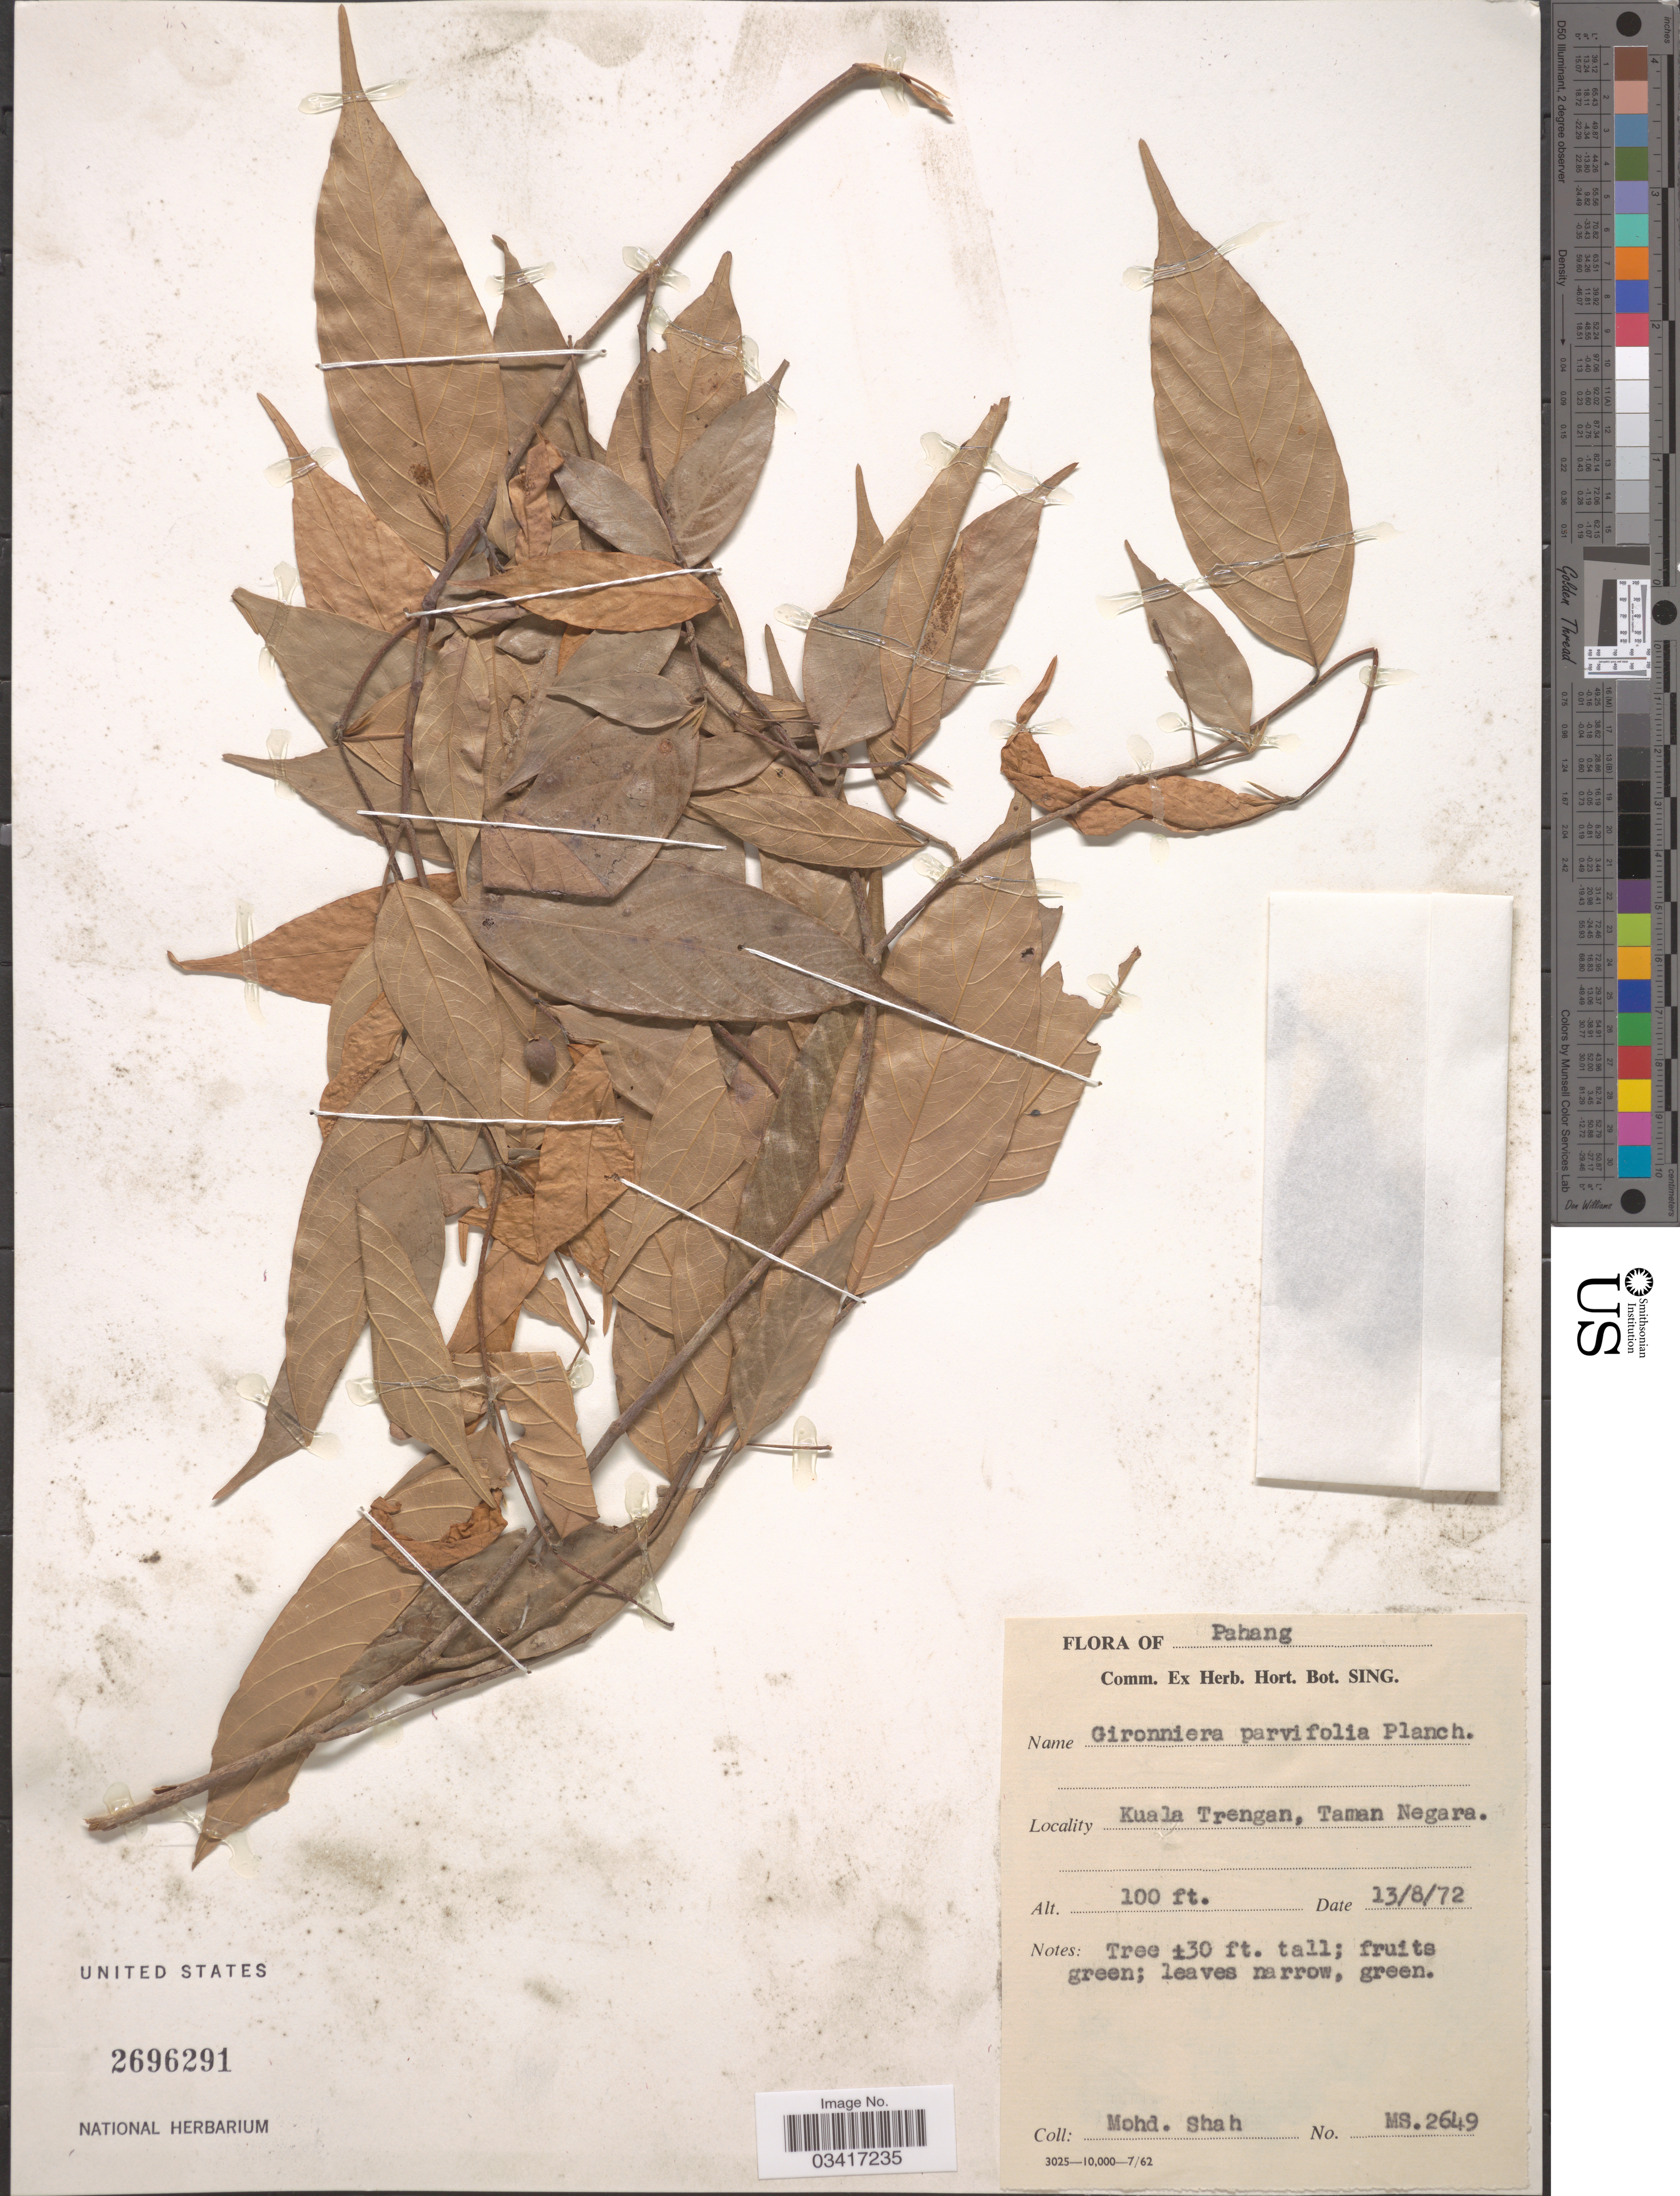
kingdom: Plantae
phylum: Tracheophyta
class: Magnoliopsida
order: Rosales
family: Cannabaceae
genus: Gironniera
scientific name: Gironniera parvifolia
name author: Planch.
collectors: M. Shah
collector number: MS.2649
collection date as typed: Transcribed d/m/y: 13/8/72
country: Malaysia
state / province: Pahang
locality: Kuala Trengan, Taman Negara.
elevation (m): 30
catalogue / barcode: US 2696291